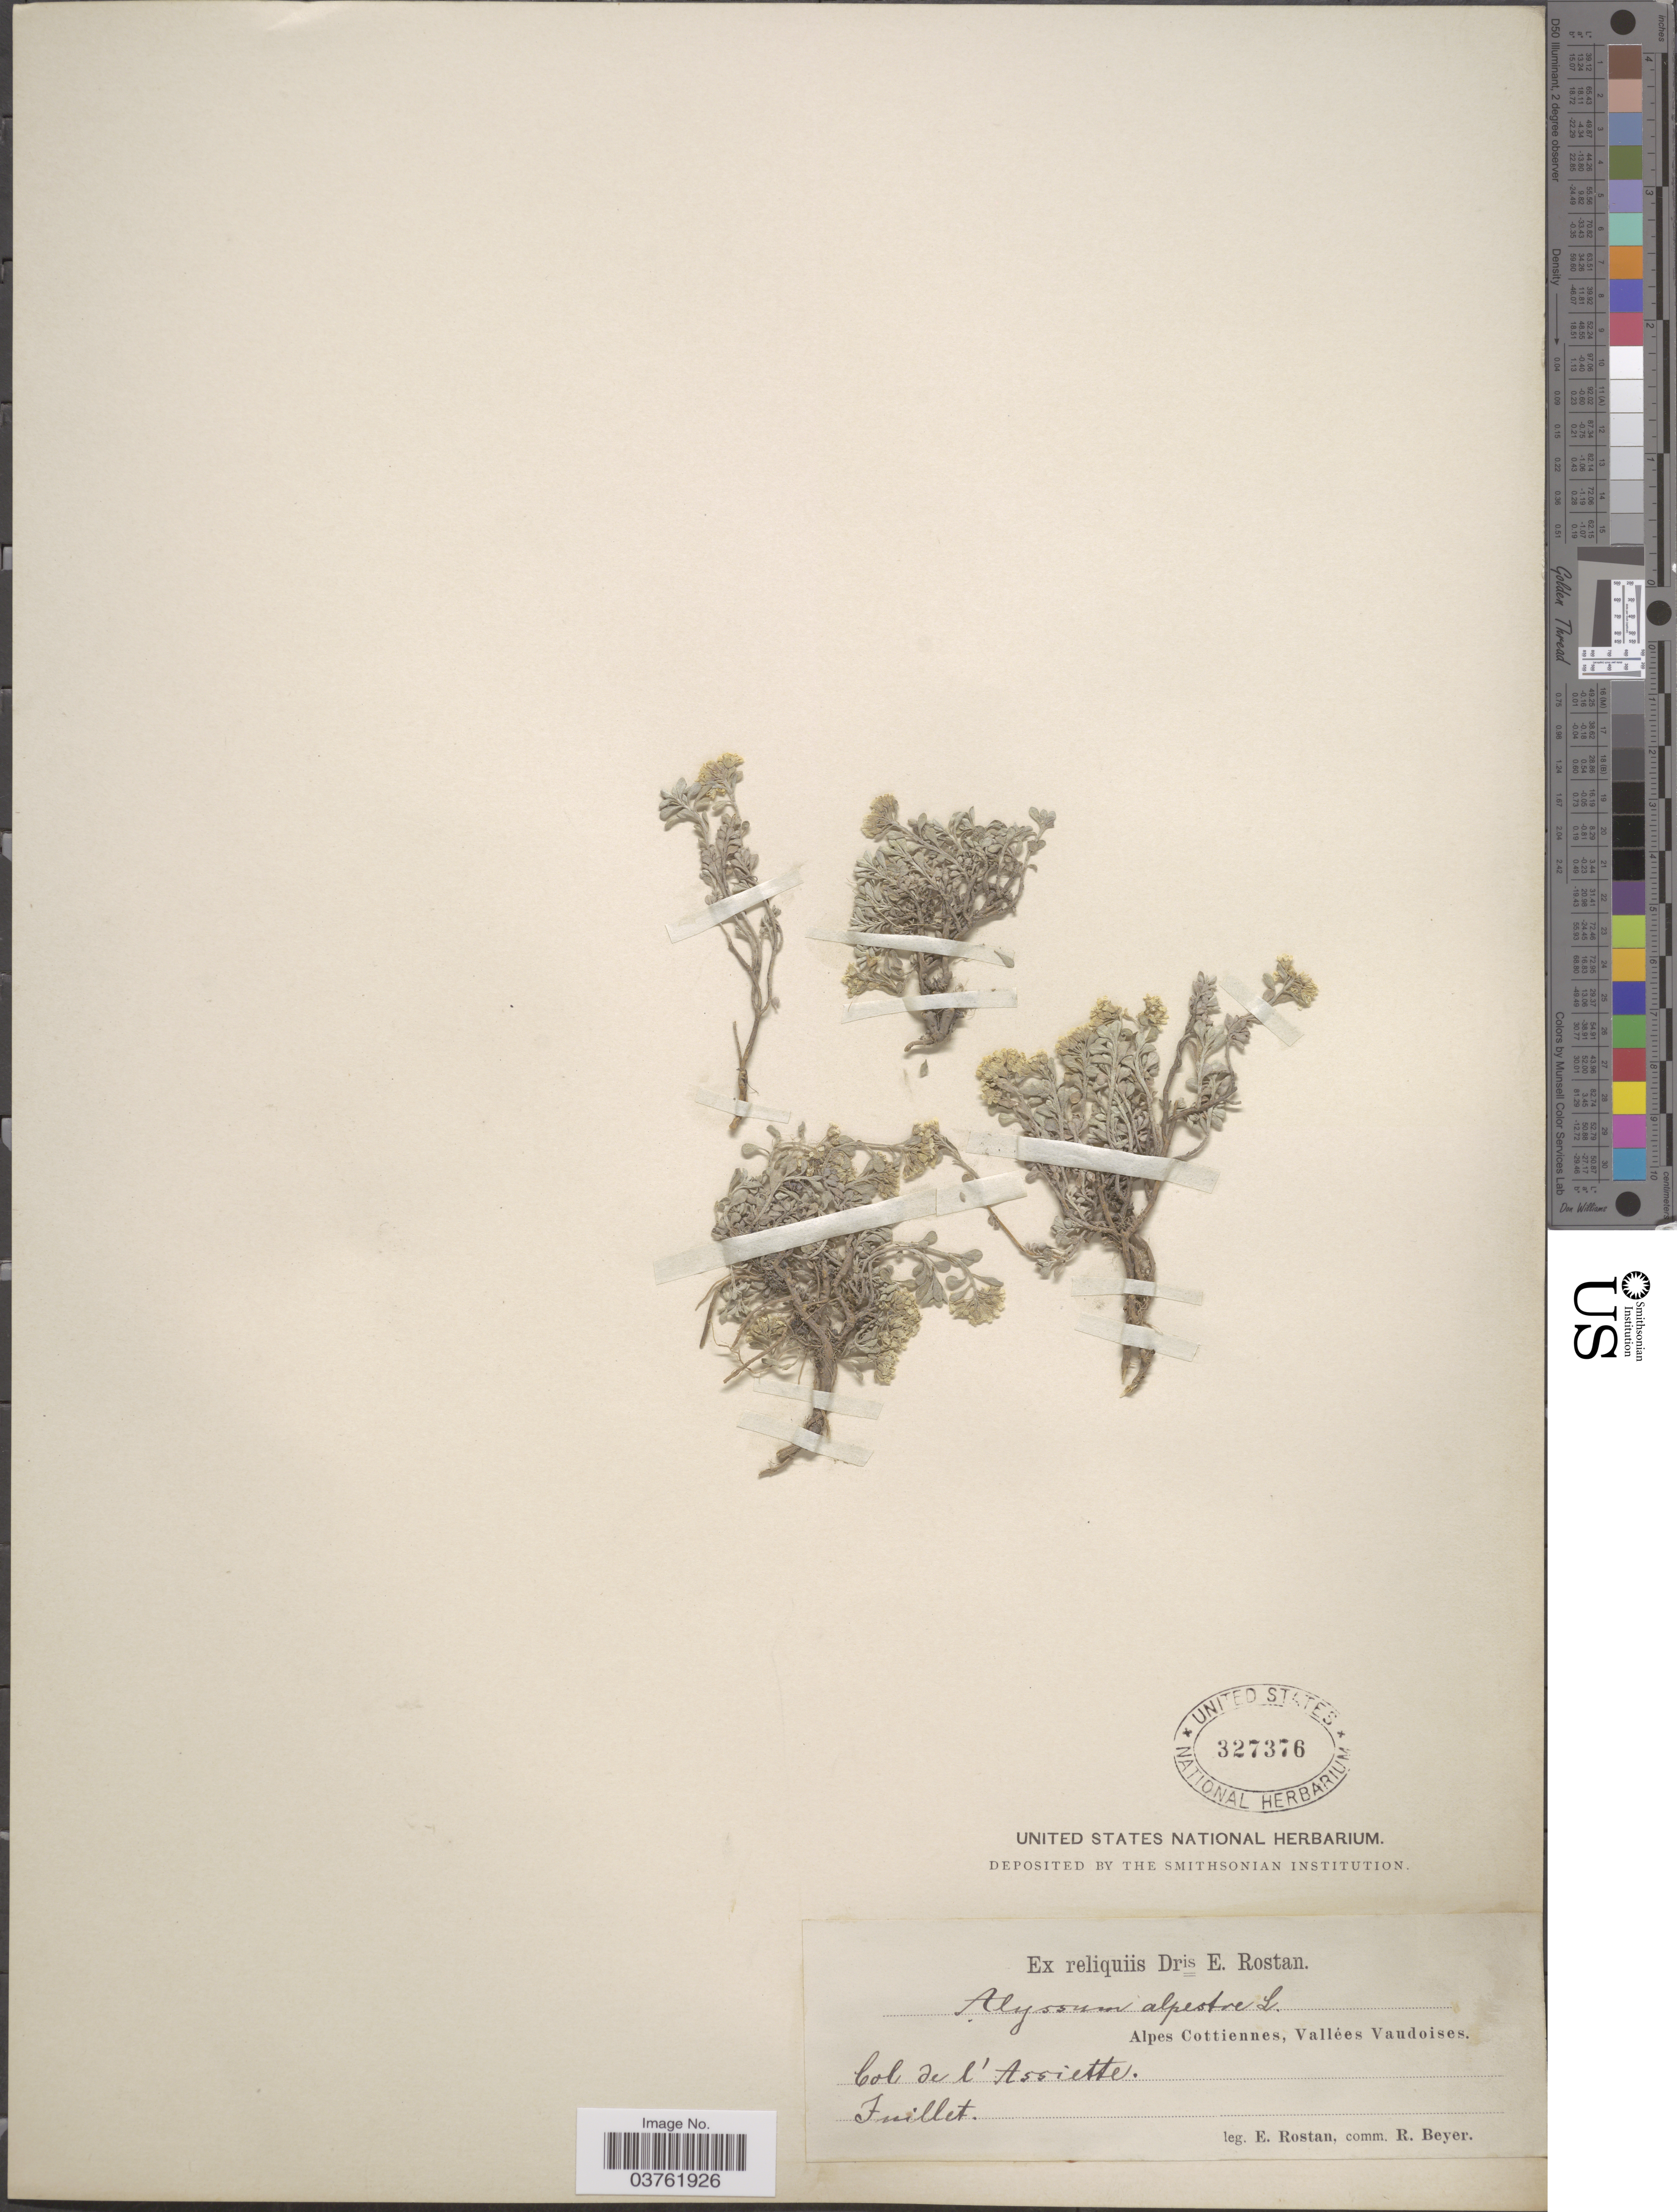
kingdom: Plantae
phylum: Tracheophyta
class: Magnoliopsida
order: Brassicales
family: Brassicaceae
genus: Alyssum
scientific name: Alyssum alpestre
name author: L.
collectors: E. Rostan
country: Italy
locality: Alpes Cottiennes, Vallées Vaudoises. Col de l'Assiette.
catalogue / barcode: US 327376